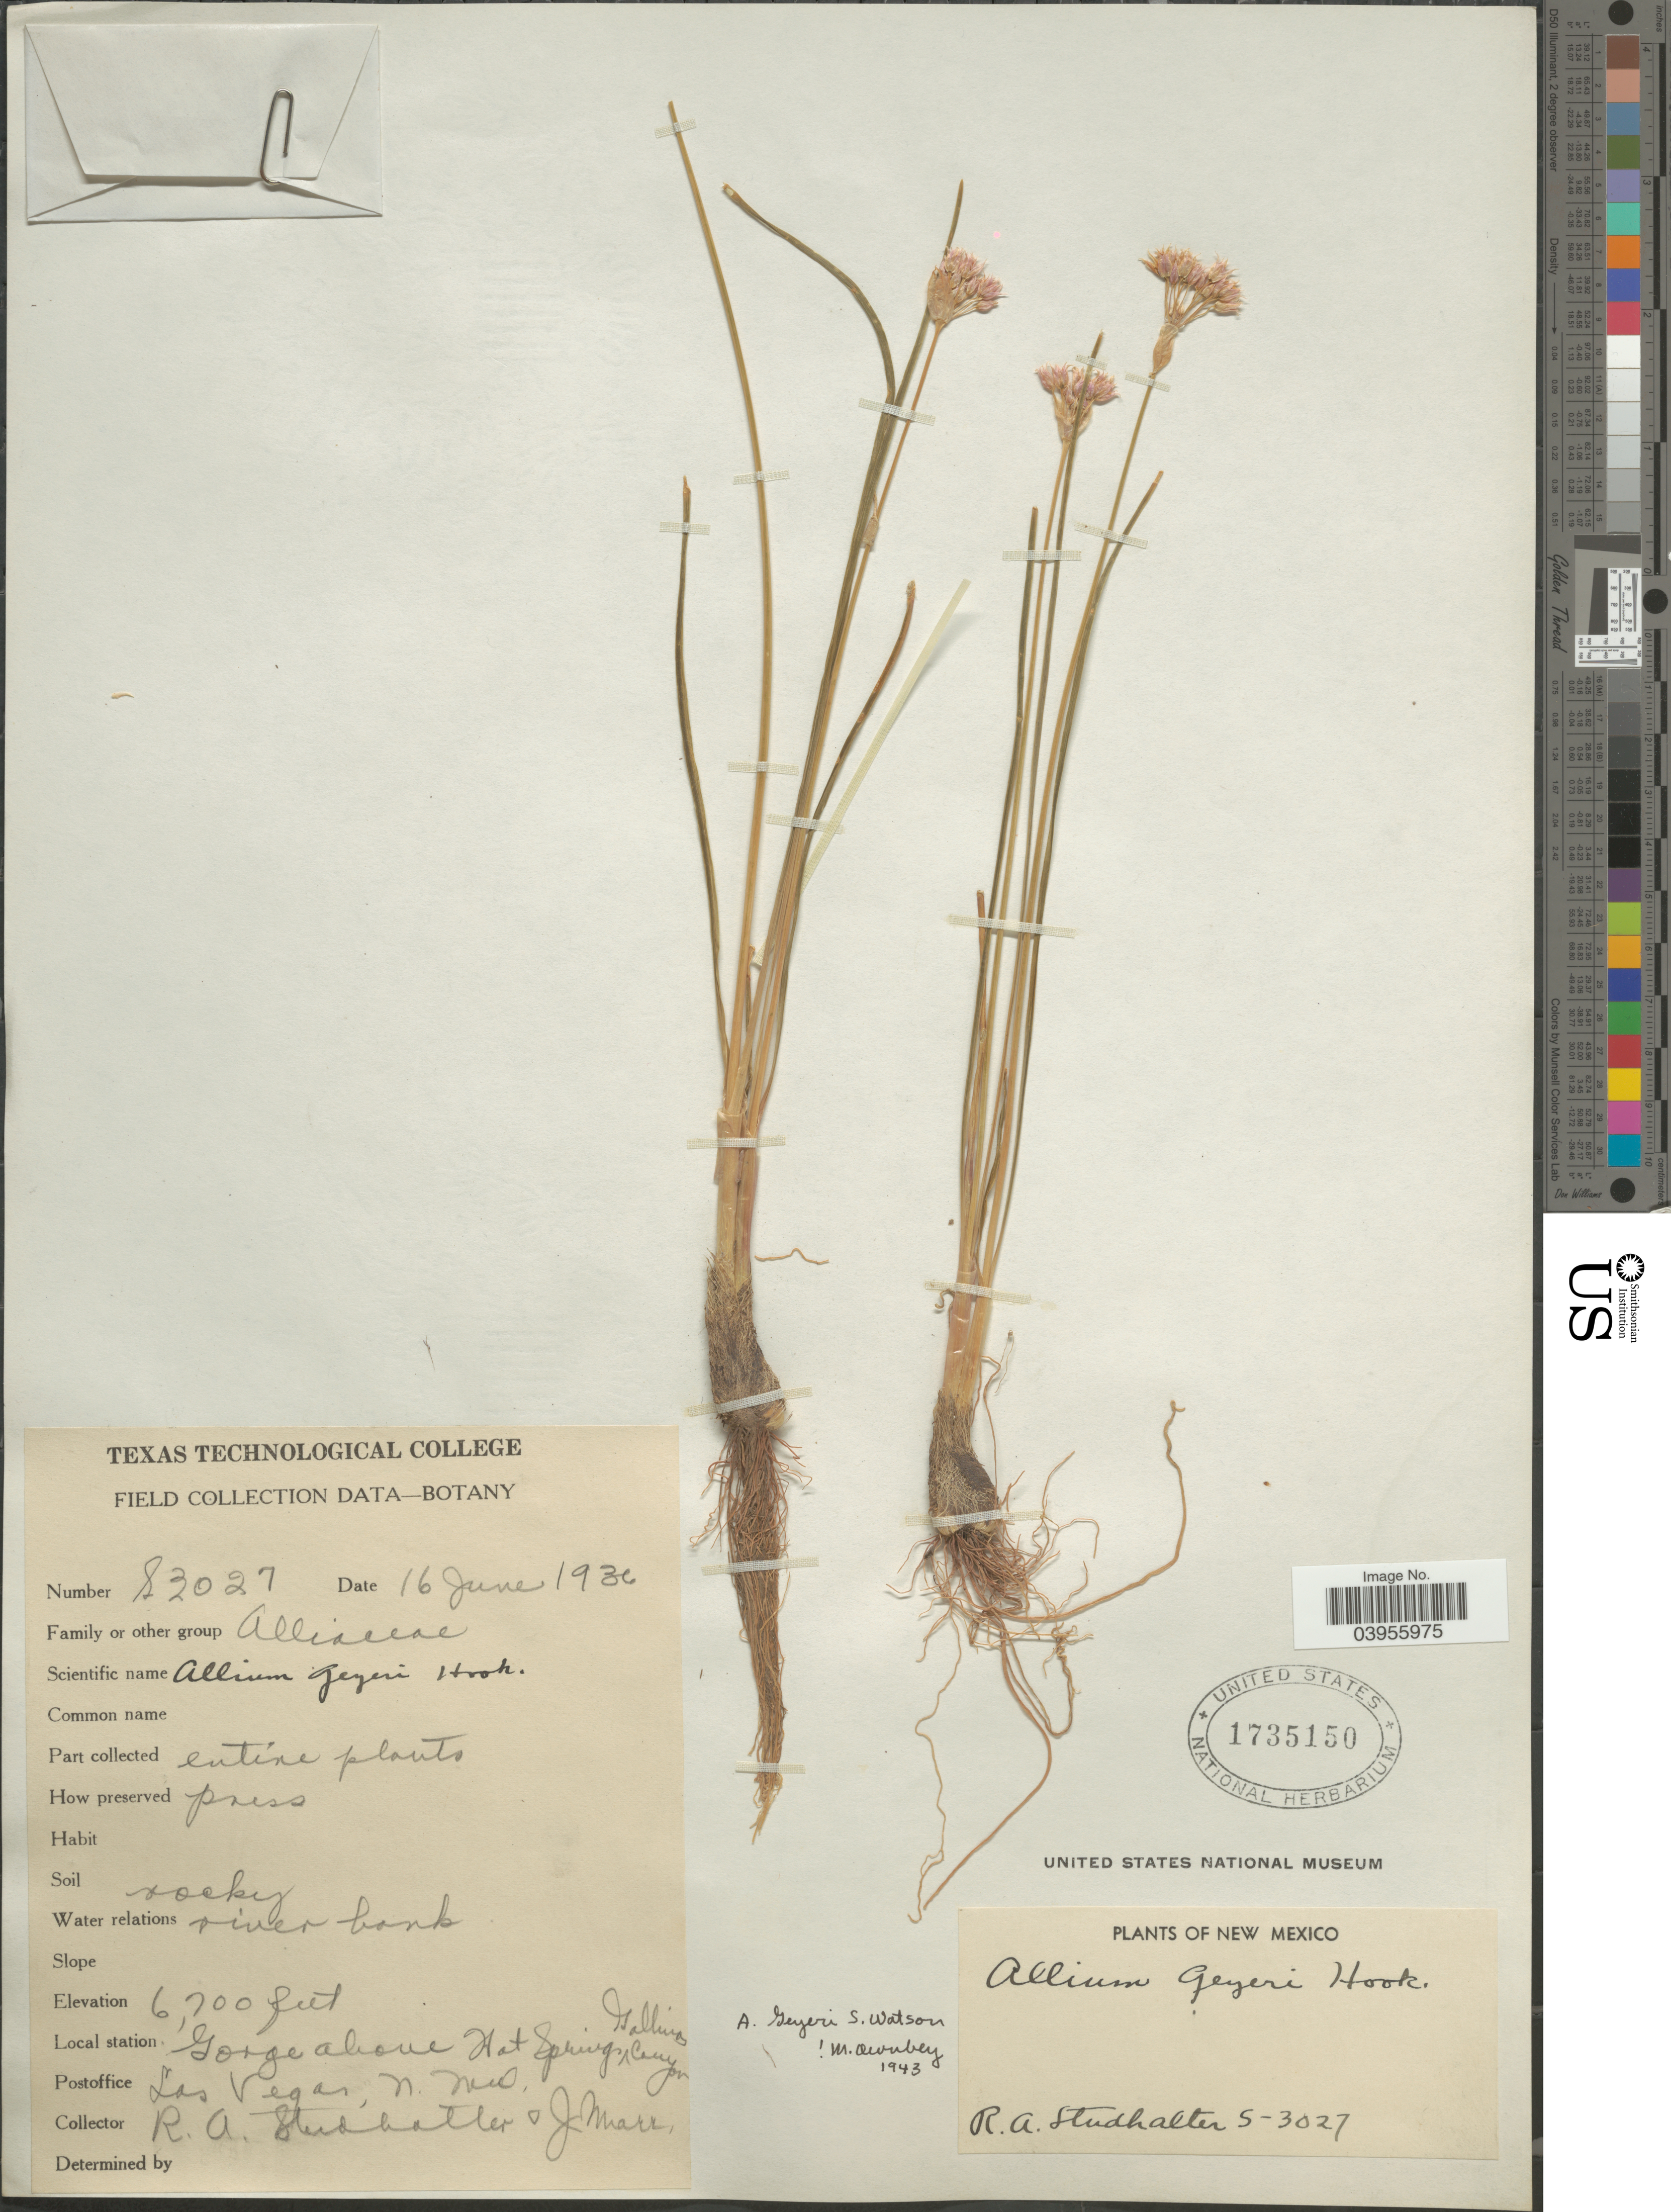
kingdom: Plantae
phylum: Tracheophyta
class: Liliopsida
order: Asparagales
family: Amaryllidaceae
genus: Allium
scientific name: Allium geyeri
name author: S. Watson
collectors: R. Studhalter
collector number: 5-3027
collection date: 1936-06-16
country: United States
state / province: New Mexico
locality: Gorge above Hot Spring. Gallinas Canyon. Las Vegas.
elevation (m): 2042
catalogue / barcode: US 1735150